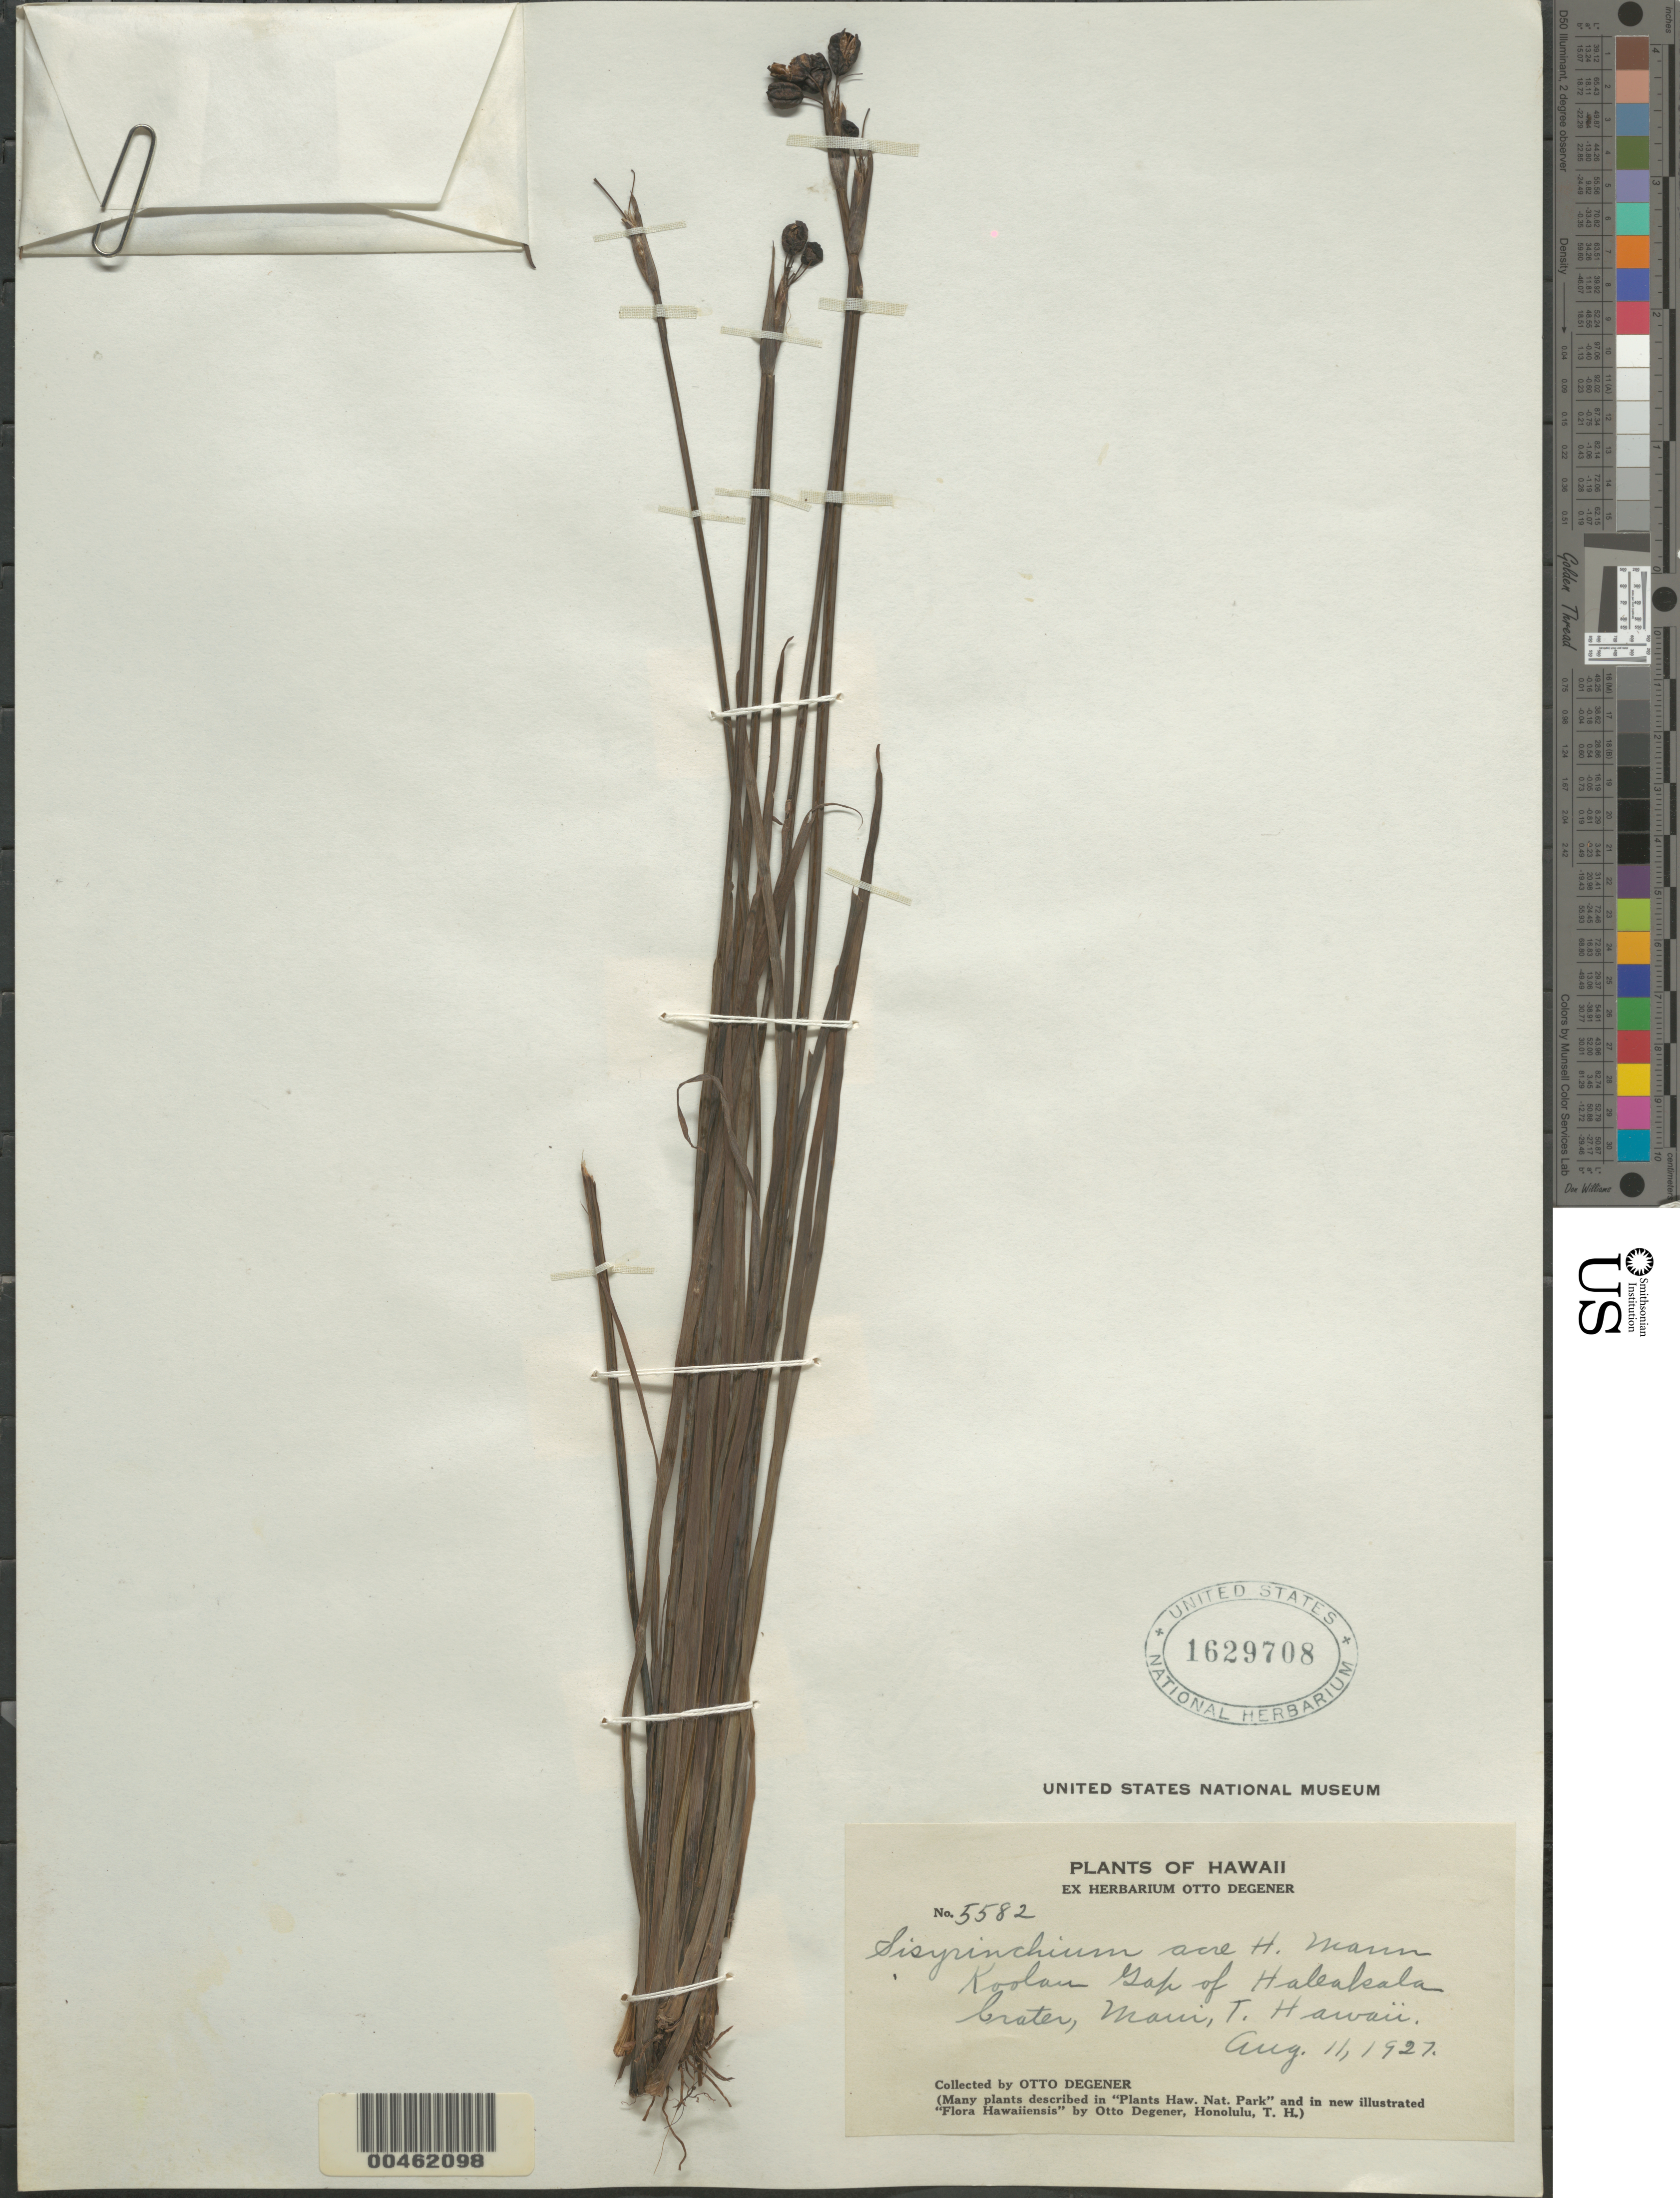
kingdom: Plantae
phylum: Tracheophyta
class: Liliopsida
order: Asparagales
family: Iridaceae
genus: Sisyrinchium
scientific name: Sisyrinchium acre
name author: H. Mann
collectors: O. Degener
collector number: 5582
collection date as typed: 11 Aug 1927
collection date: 1927-08-11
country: United States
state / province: Hawaii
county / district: Honolulu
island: Oahu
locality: Koolau Gap of Haleakala Crater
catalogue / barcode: US 1629708